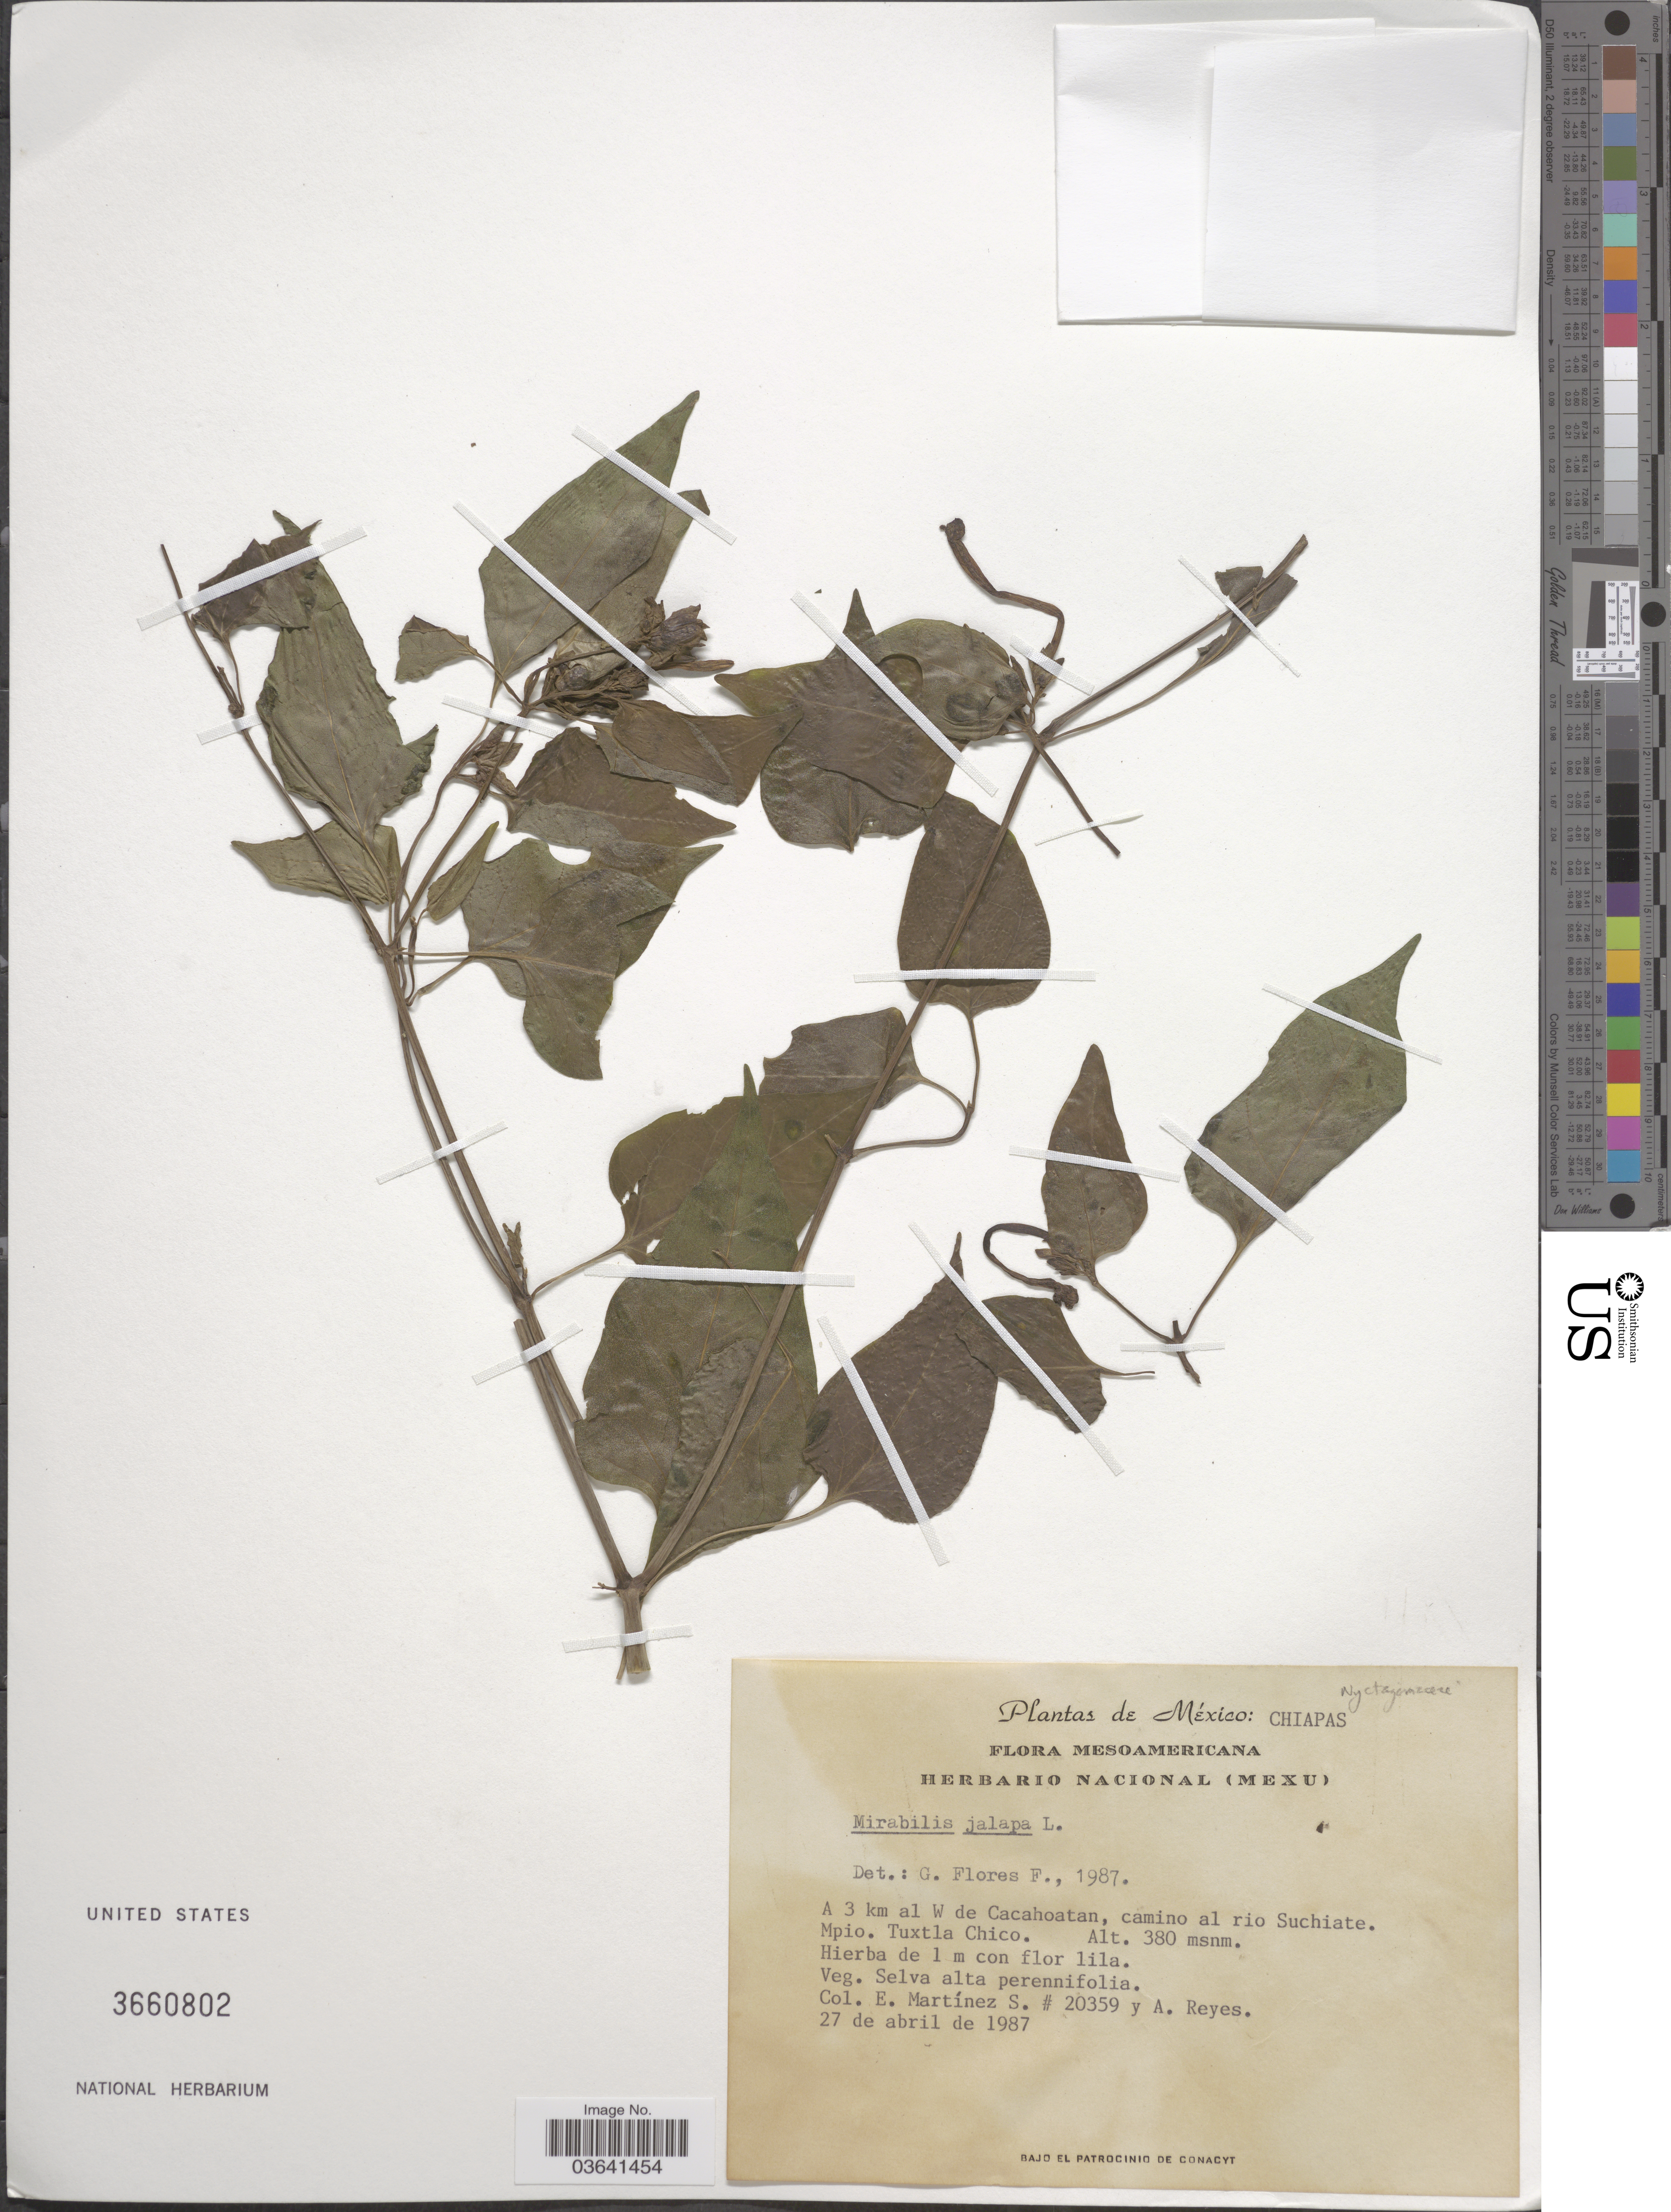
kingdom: Plantae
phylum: Tracheophyta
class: Magnoliopsida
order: Caryophyllales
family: Nyctaginaceae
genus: Mirabilis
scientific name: Mirabilis jalapa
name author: L.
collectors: E. M. Martínez S. & A. Reyes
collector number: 20359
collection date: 1987-04-27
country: Mexico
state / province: Chiapas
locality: A 3 km al W de Cacahoatan, camino al rio Suchiate. Mpio. Tuxtla Chico.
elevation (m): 380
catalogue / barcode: US 3660802